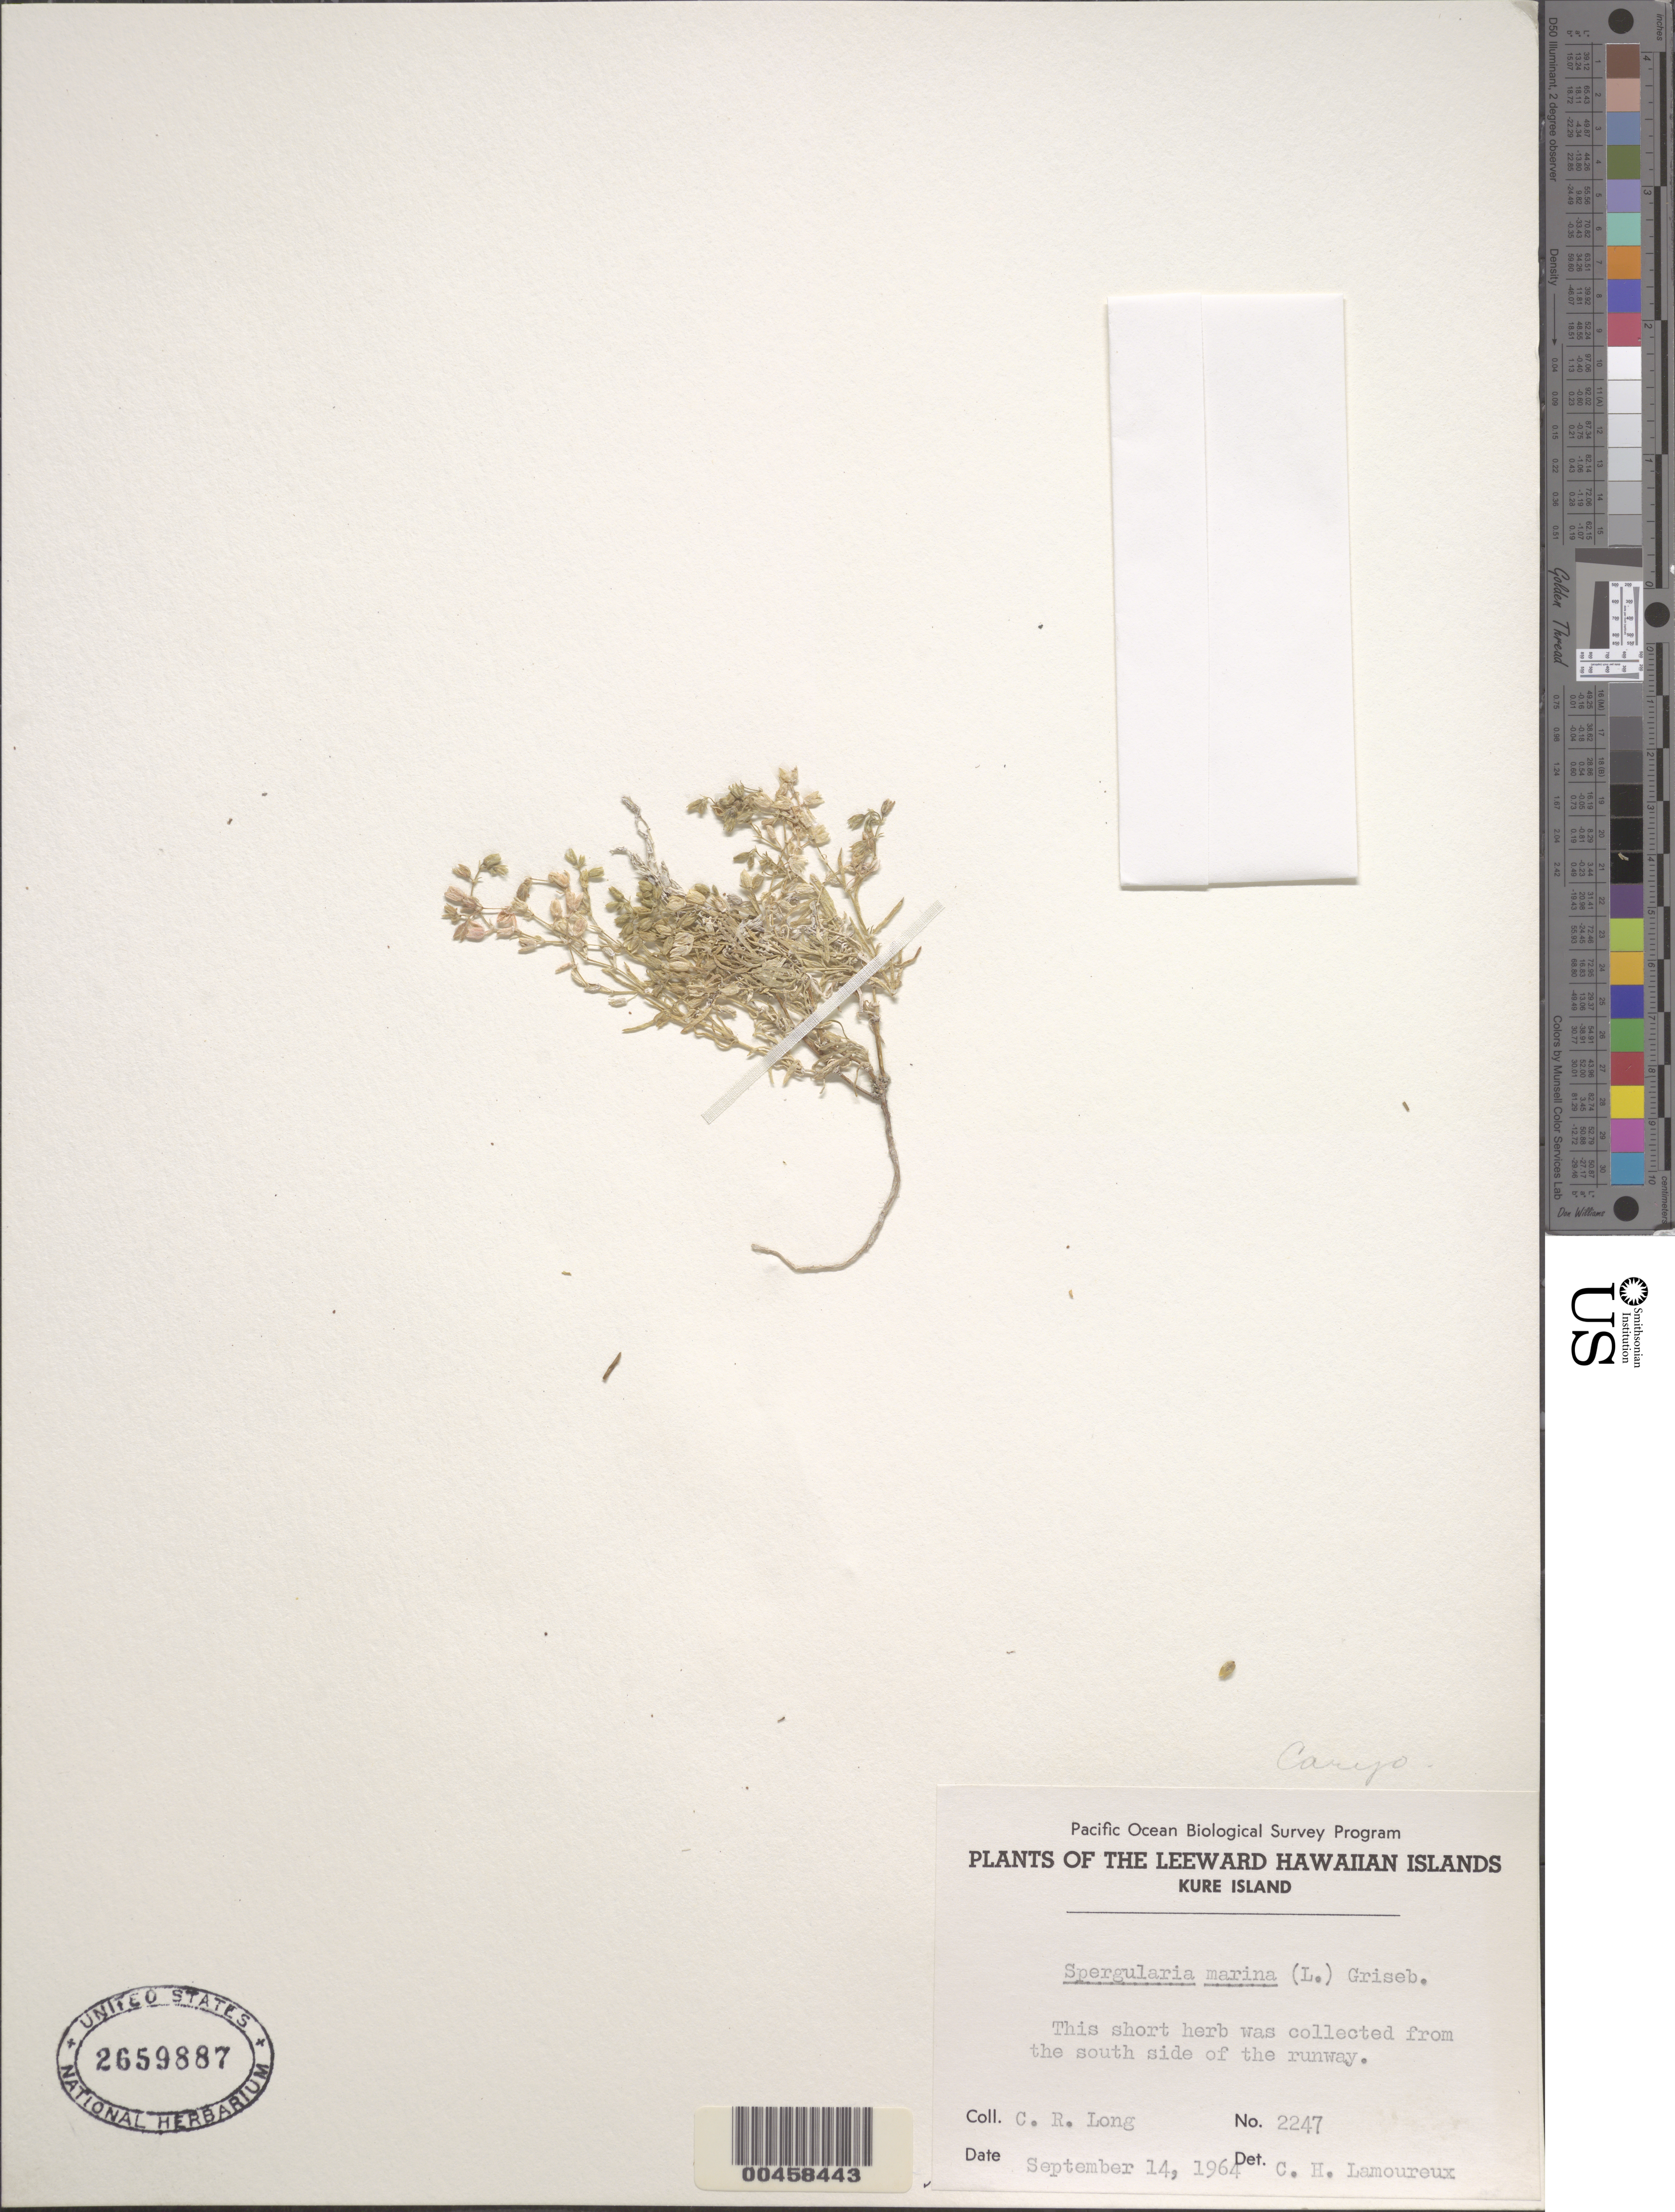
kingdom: Plantae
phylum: Tracheophyta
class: Magnoliopsida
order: Caryophyllales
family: Caryophyllaceae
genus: Spergularia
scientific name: Spergularia marina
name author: (L.) Griseb.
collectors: C. Long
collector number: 2247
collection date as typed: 14 Sep 1964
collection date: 1964-09-14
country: United States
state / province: Hawaii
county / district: Honolulu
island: Kure Atoll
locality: From the south side of the runway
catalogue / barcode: US 2659887